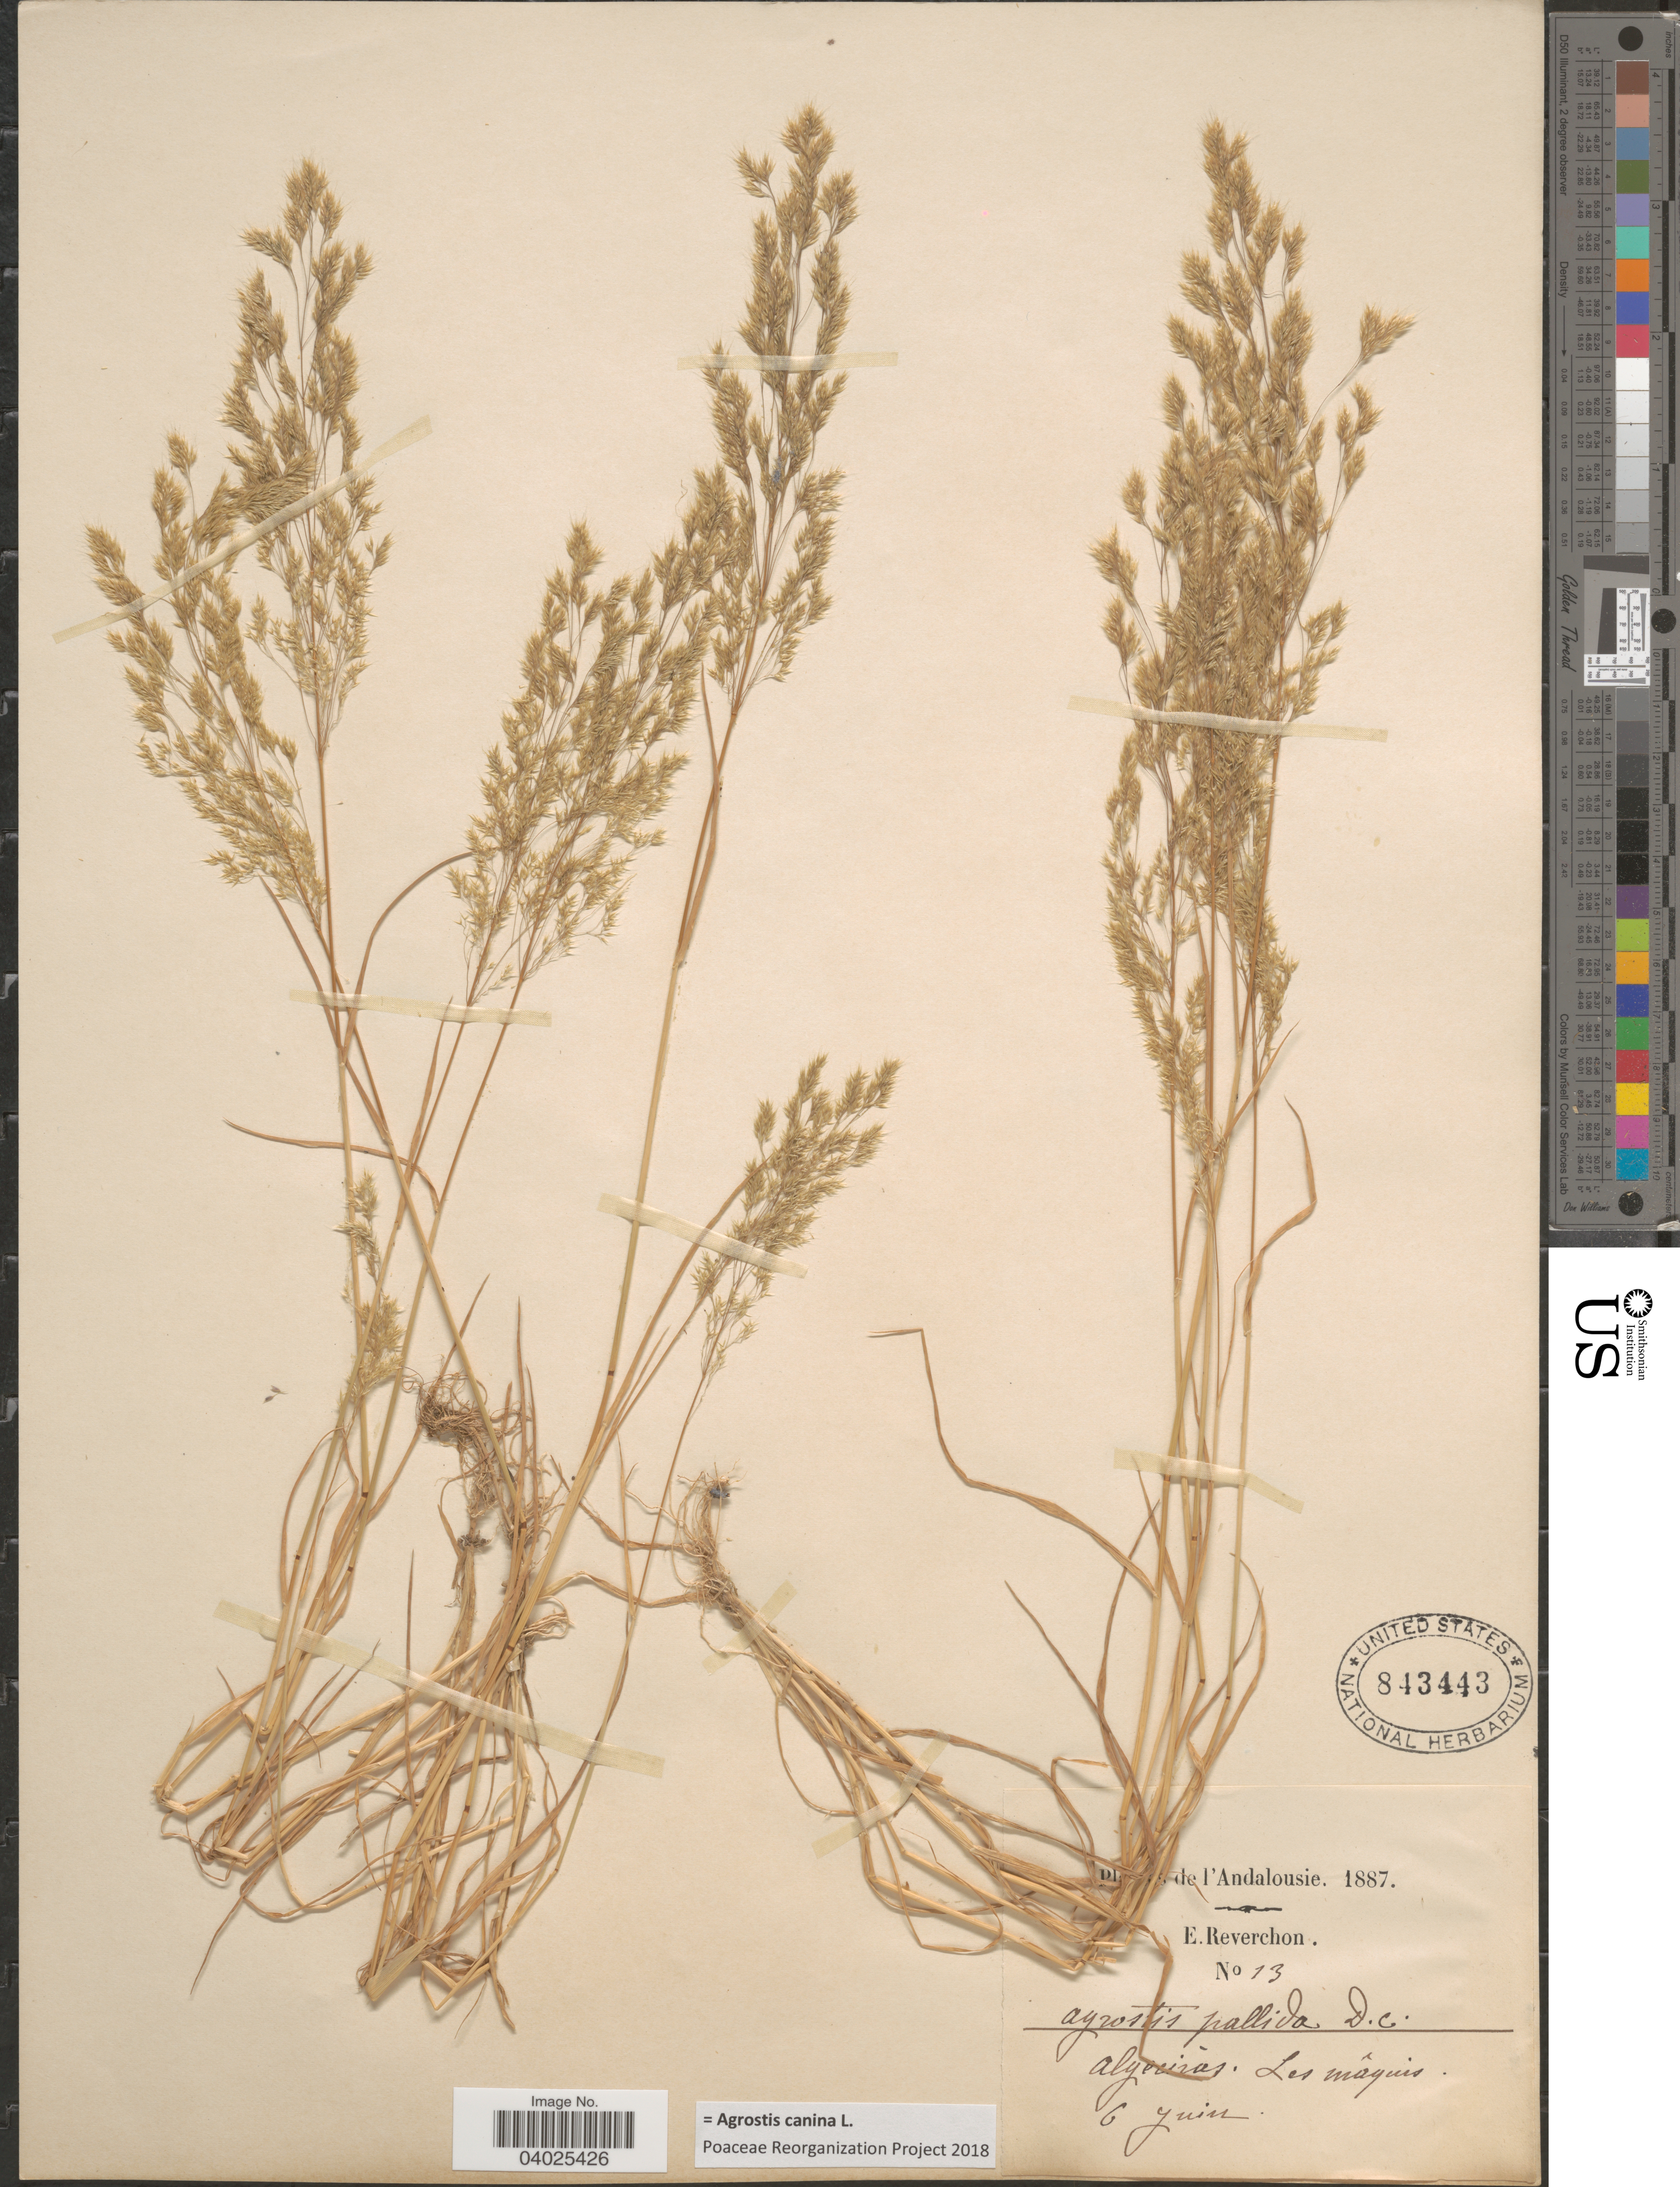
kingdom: Plantae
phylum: Tracheophyta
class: Liliopsida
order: Poales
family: Poaceae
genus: Agrostis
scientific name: Agrostis canina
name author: L.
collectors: E. Reverchon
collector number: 13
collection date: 1887-06-06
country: Spain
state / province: Andalucía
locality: Andalousie. Alge [illegible text]iràs. Les mâquis.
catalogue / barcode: US 843443